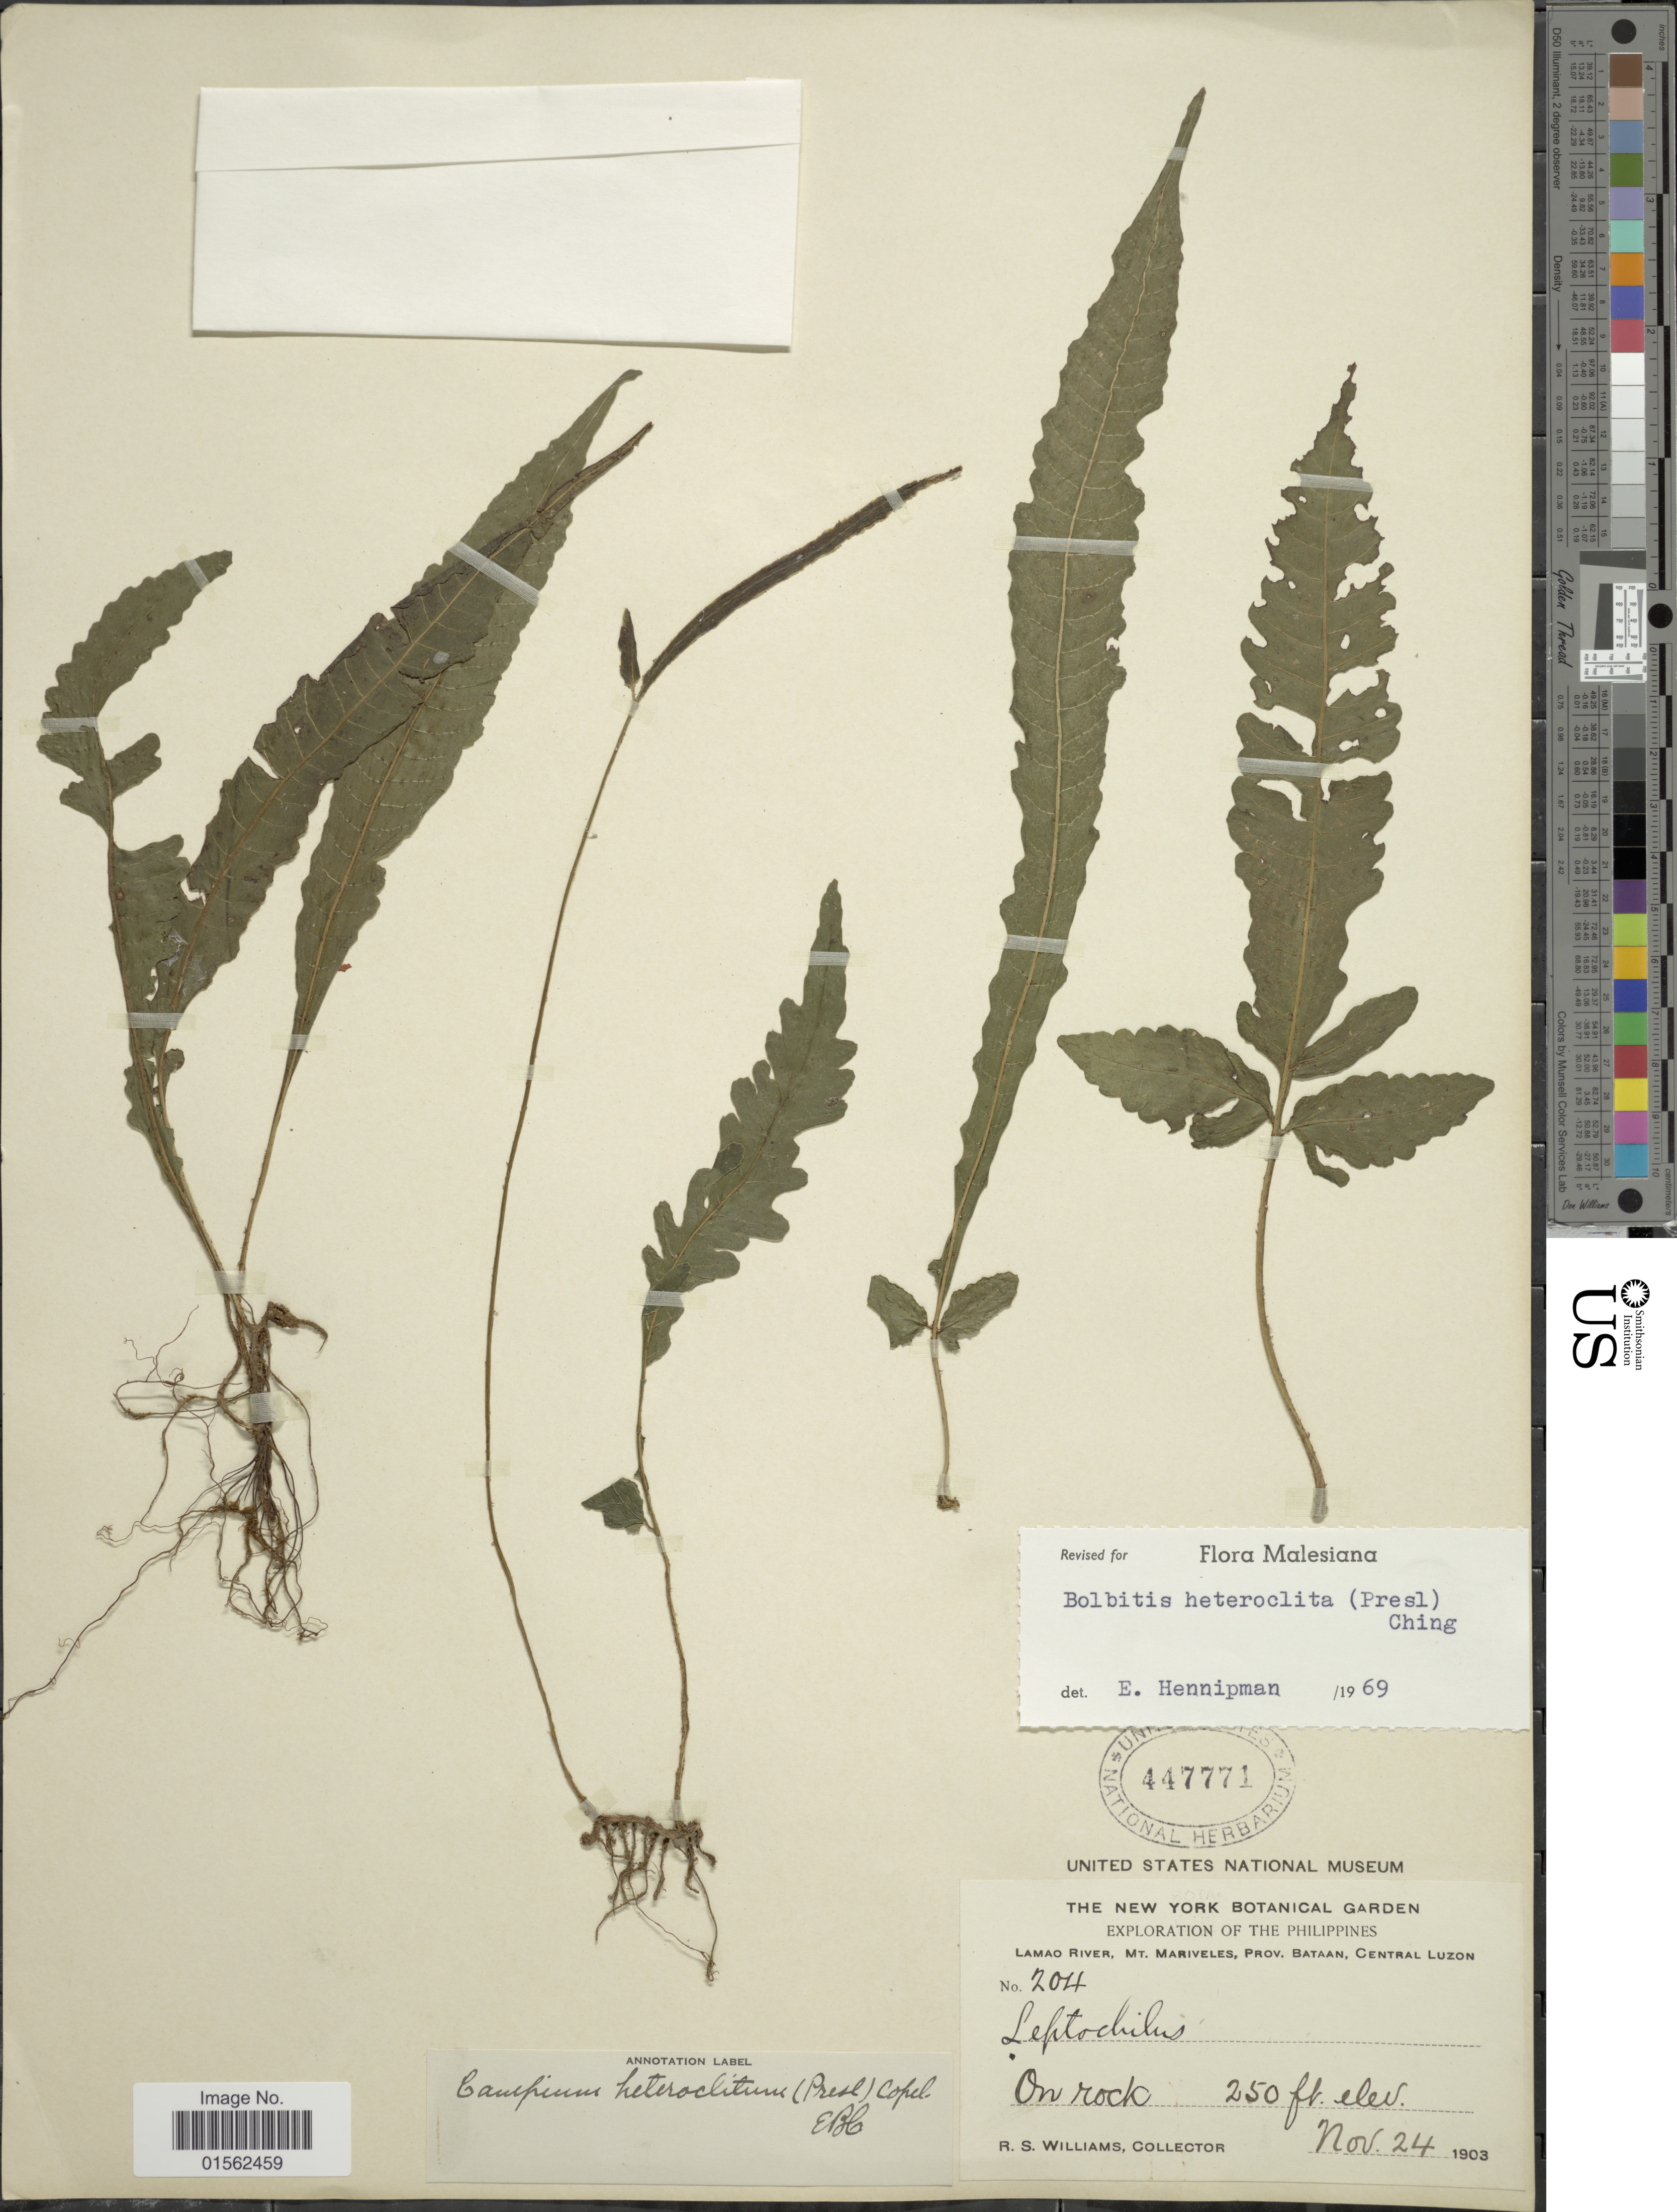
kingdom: Plantae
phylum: Tracheophyta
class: Polypodiopsida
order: Polypodiales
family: Dryopteridaceae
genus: Bolbitis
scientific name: Bolbitis heteroclita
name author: (C. Presl) Ching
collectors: R. S. Williams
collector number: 204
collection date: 1903-11-24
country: Philippines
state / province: Central Luzon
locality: Lamao River, Mt. Mariveles, Prov. Bataan, on rock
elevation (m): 76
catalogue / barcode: US 44771